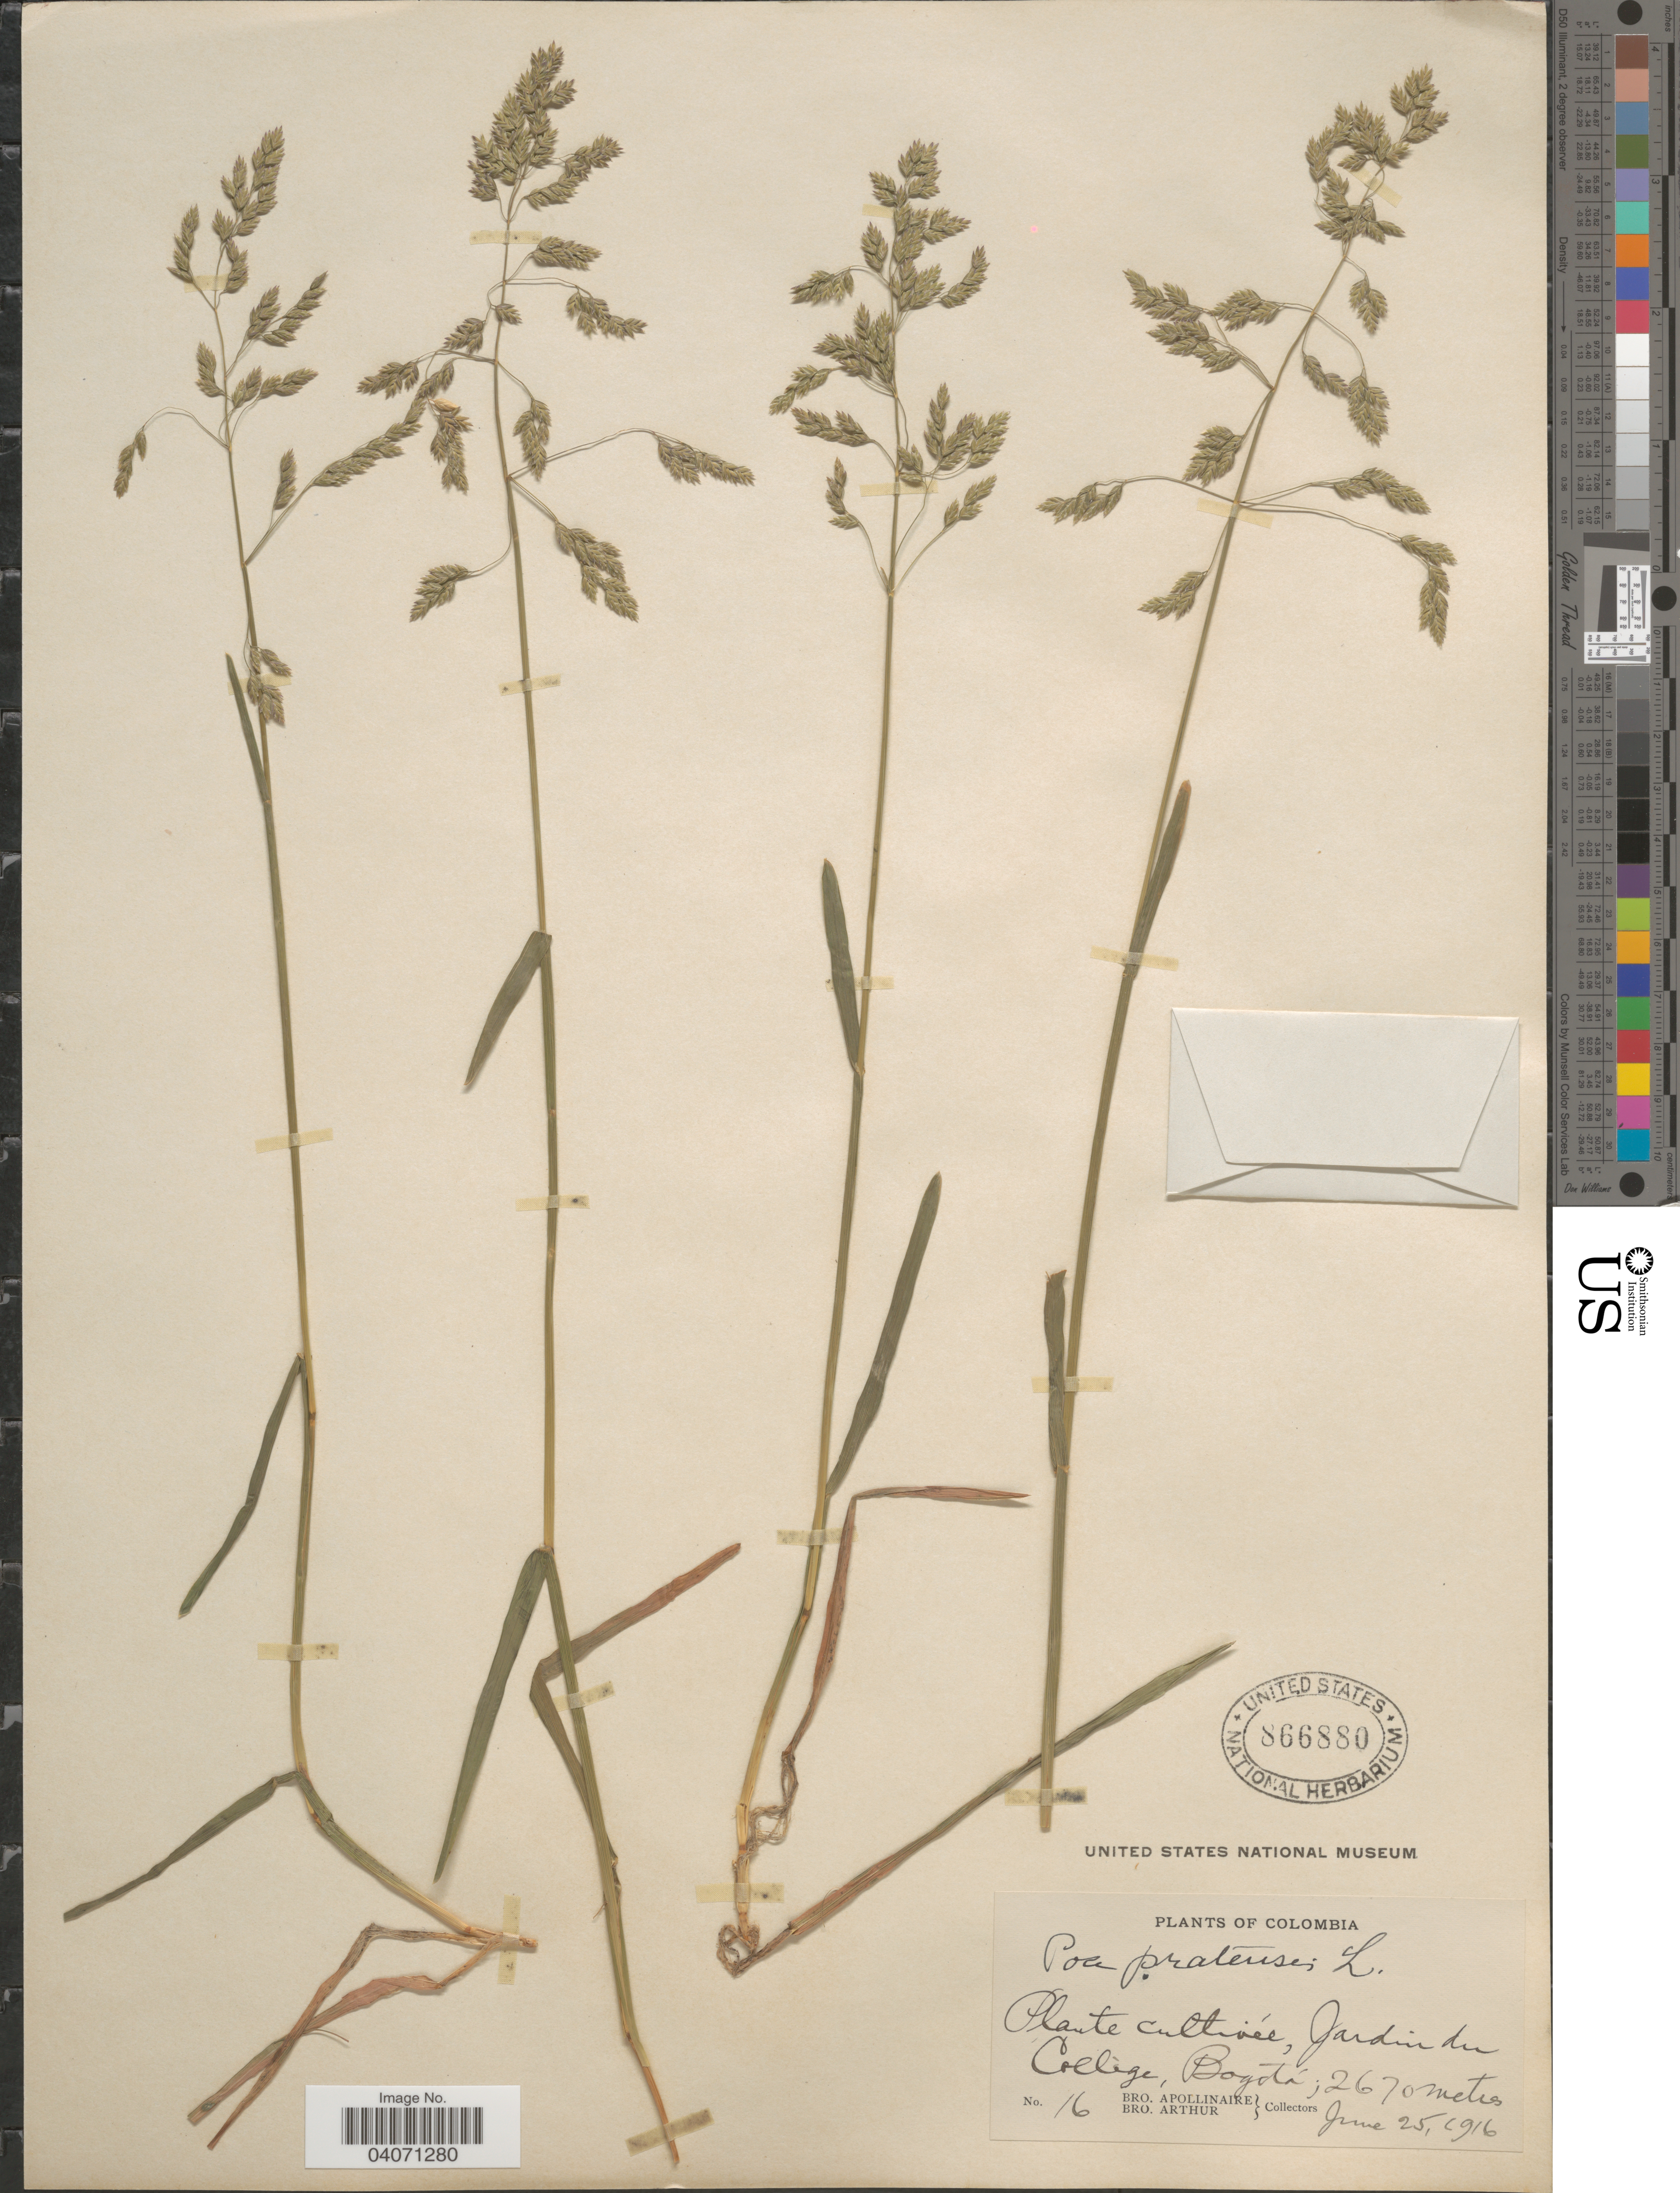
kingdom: Plantae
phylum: Tracheophyta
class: Liliopsida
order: Poales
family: Poaceae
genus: Poa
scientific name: Poa pratensis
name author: L.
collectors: Bro. Apollinaire & Bro. Arthur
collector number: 16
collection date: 1916-06-25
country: Colombia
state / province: Bogota D.C.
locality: Jardin du Collège, Bogotá.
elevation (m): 2670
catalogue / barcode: US 866880